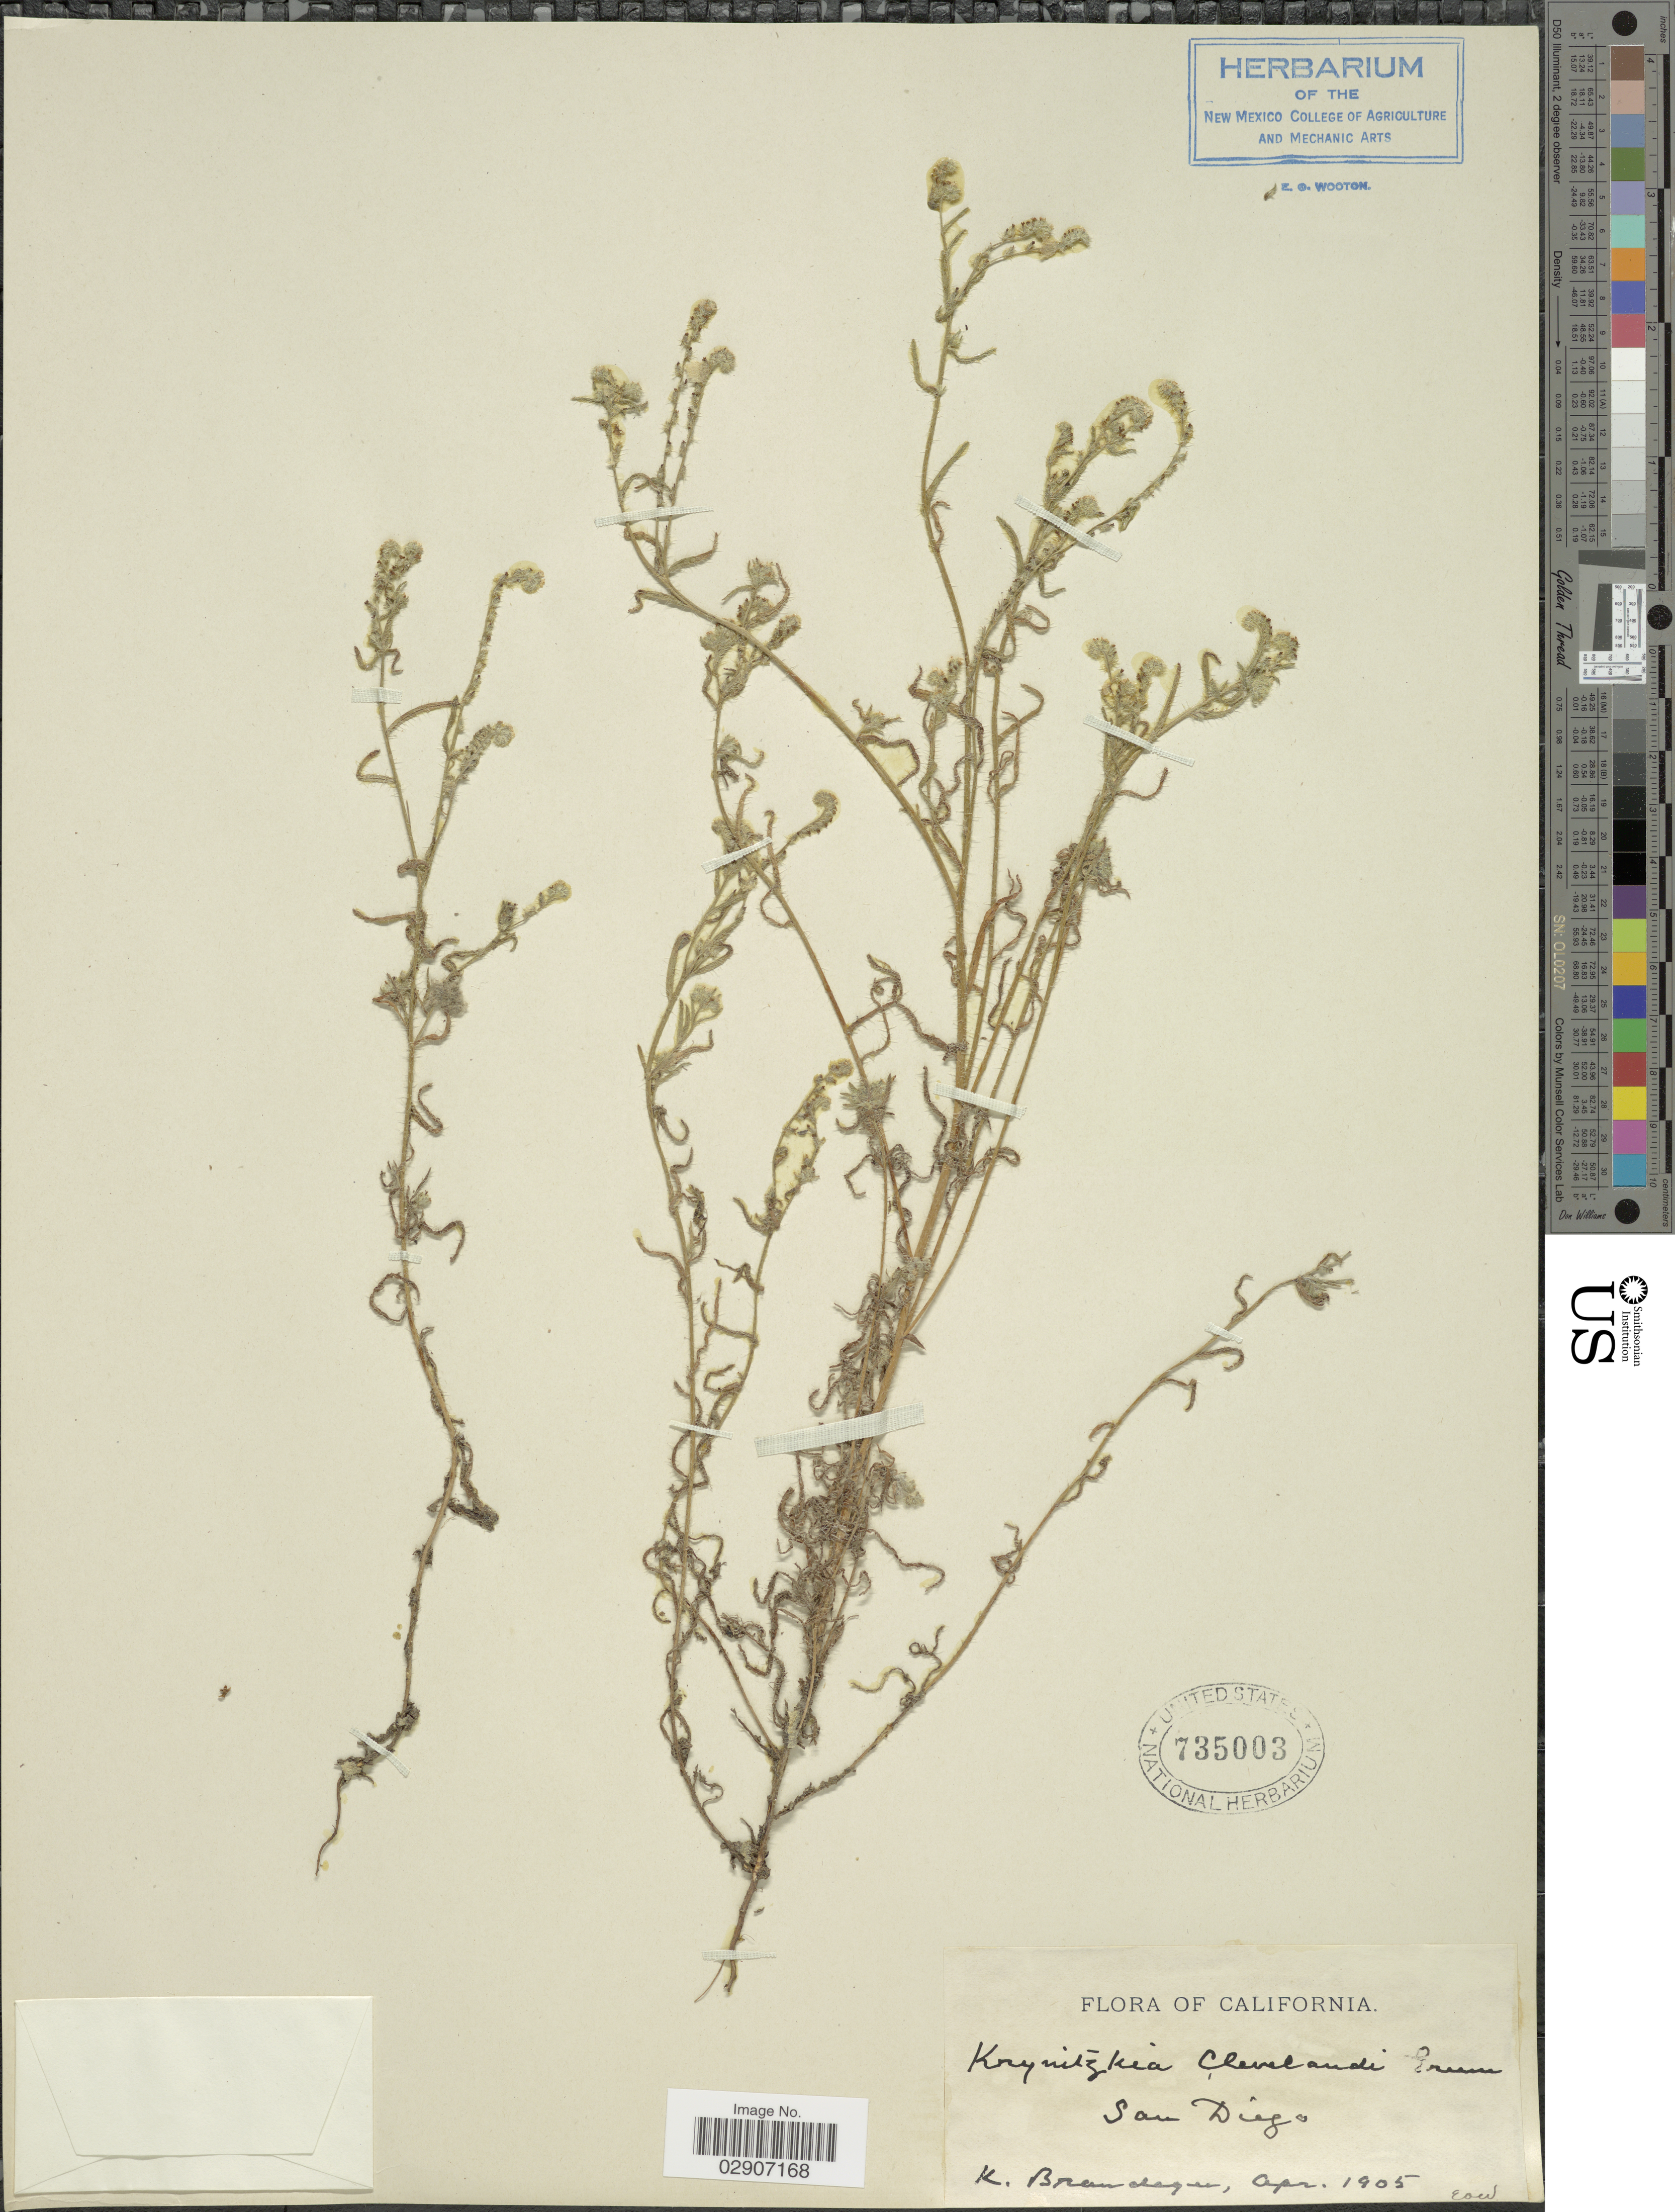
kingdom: Plantae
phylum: Tracheophyta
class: Magnoliopsida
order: Boraginales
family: Boraginaceae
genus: Cryptantha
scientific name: Cryptantha clevelandii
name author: Greene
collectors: K. Brandegee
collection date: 1905-04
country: United States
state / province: California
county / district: San Diego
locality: San Diego.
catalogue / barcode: US 735003